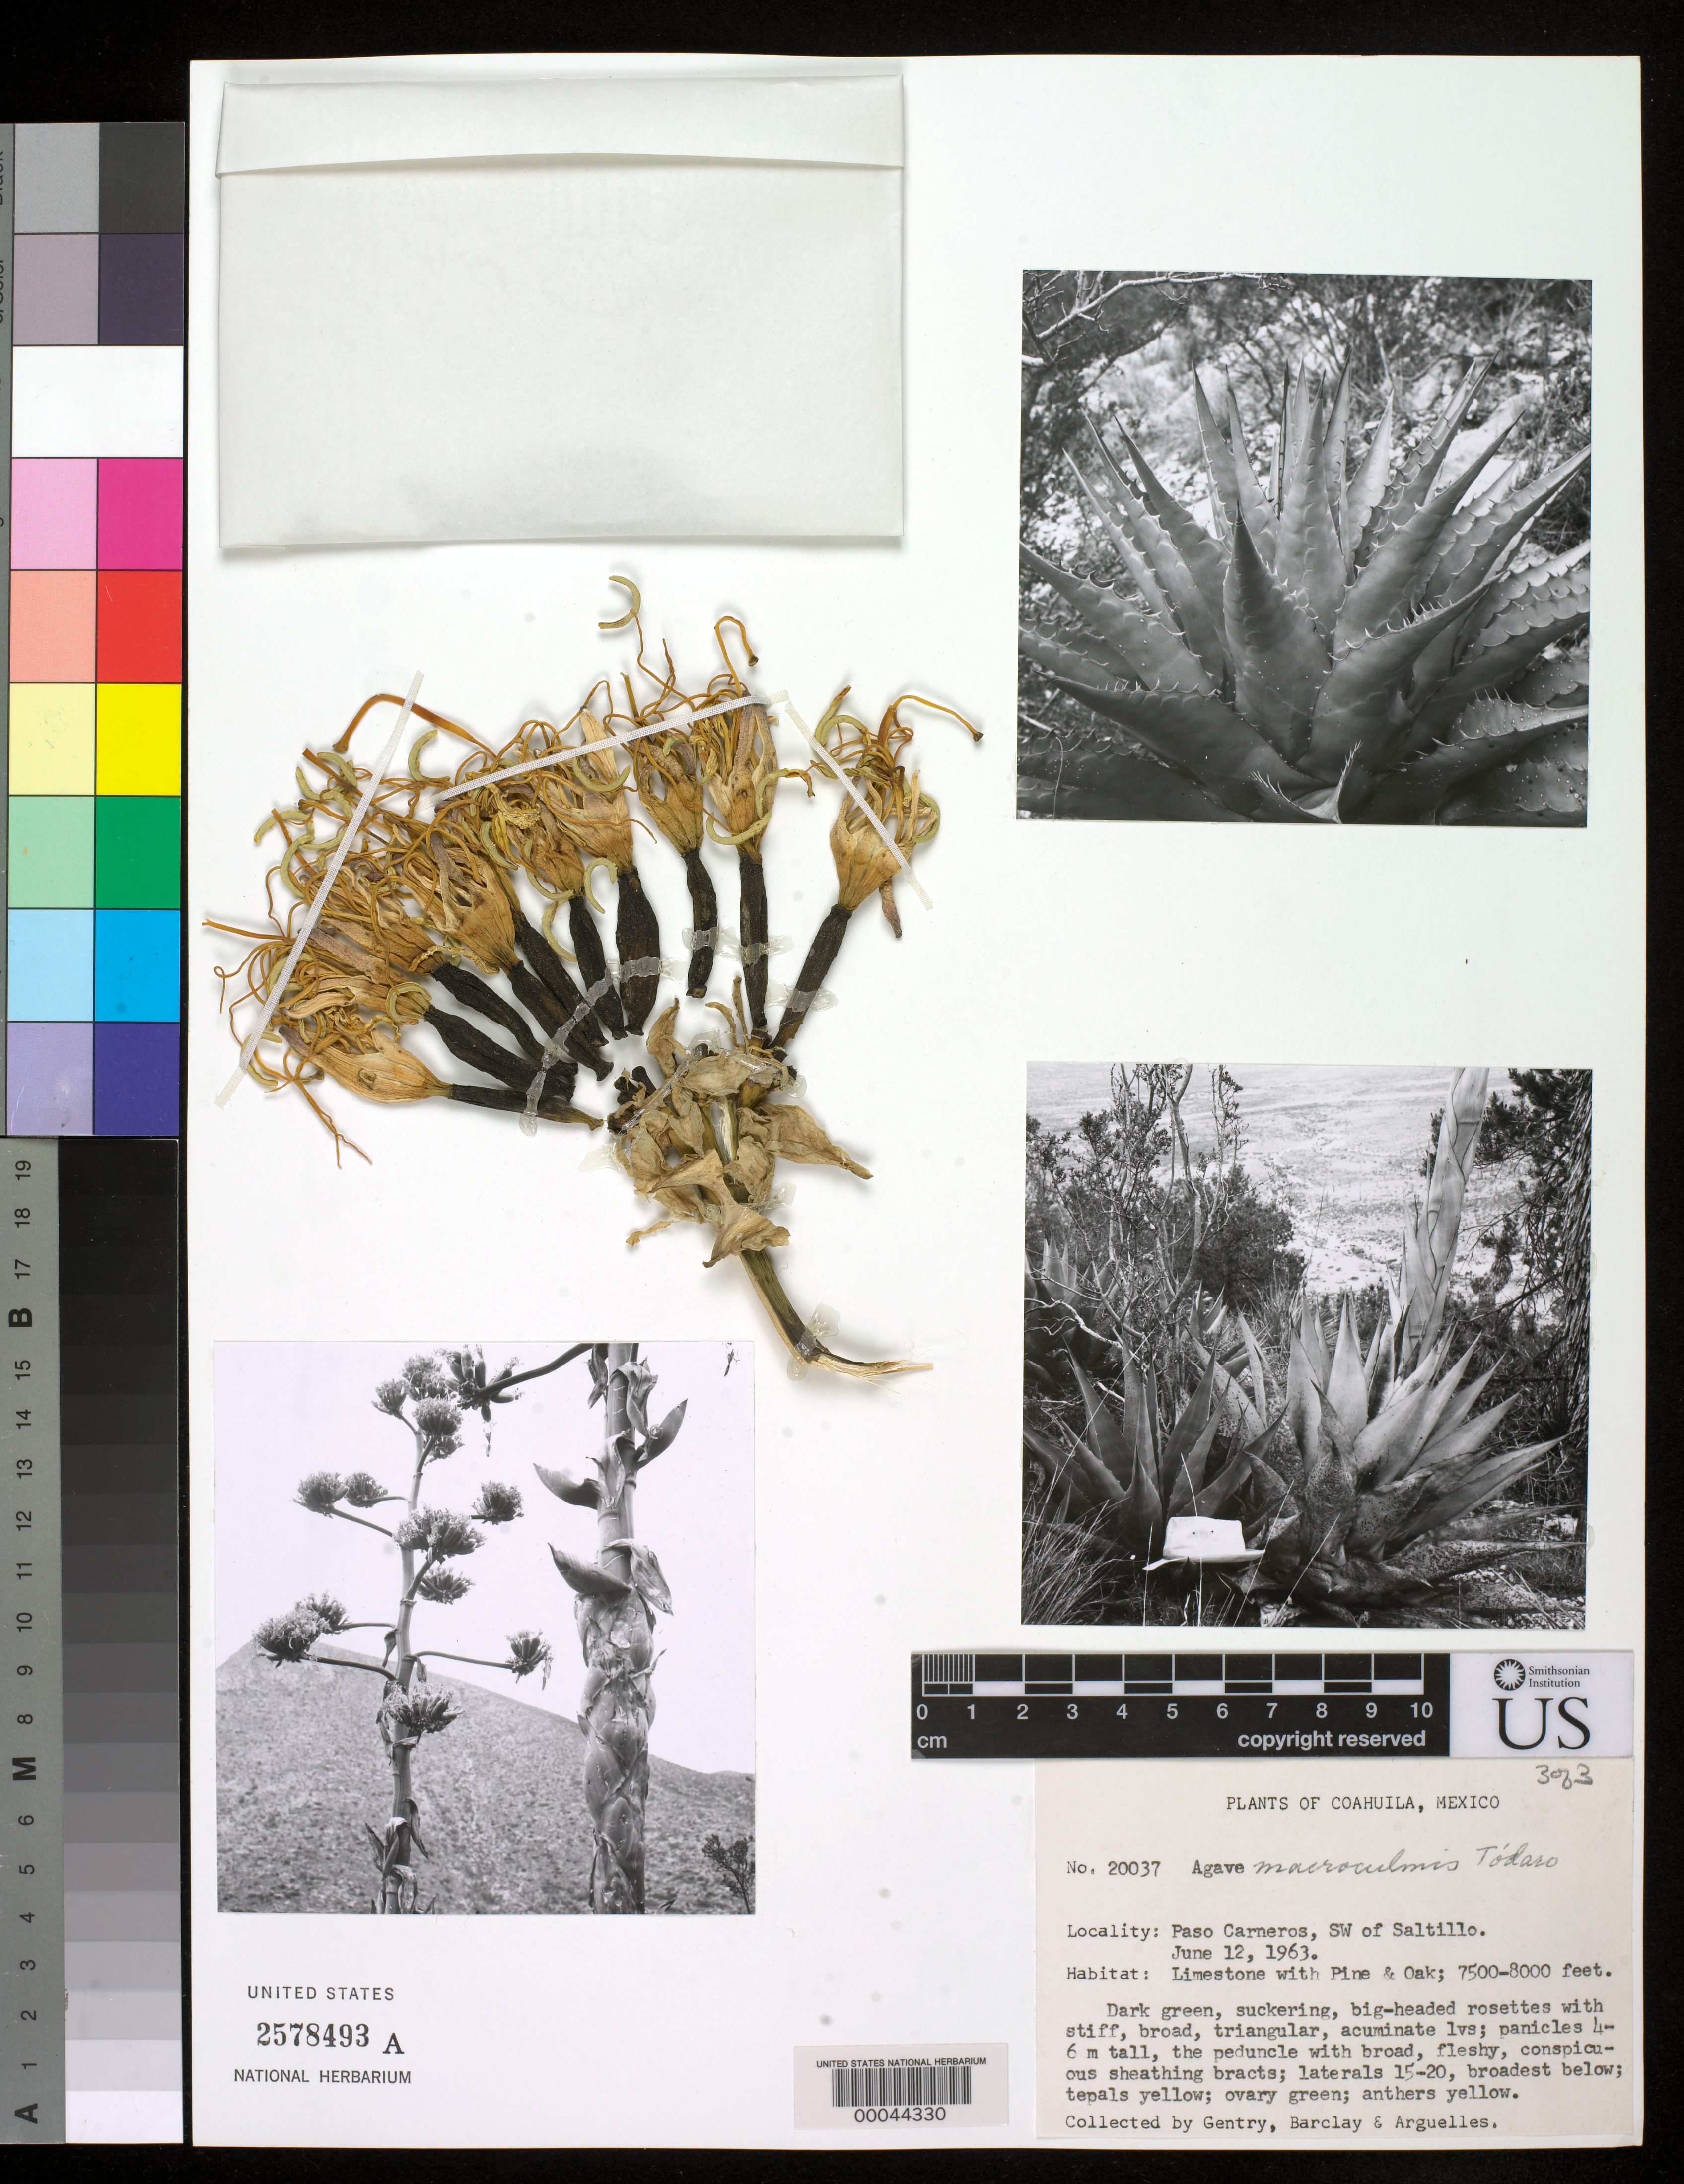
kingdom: Plantae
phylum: Tracheophyta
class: Liliopsida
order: Asparagales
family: Asparagaceae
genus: Agave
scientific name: Agave macroculmis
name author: Tod.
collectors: H. S. Gentry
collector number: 20037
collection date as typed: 12 Jun 1963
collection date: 1963-06-12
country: Mexico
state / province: Coahuila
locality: Paso Carneros, SW of Saltillo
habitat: Limestone with pine & oak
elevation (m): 2286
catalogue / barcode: US 2578493A